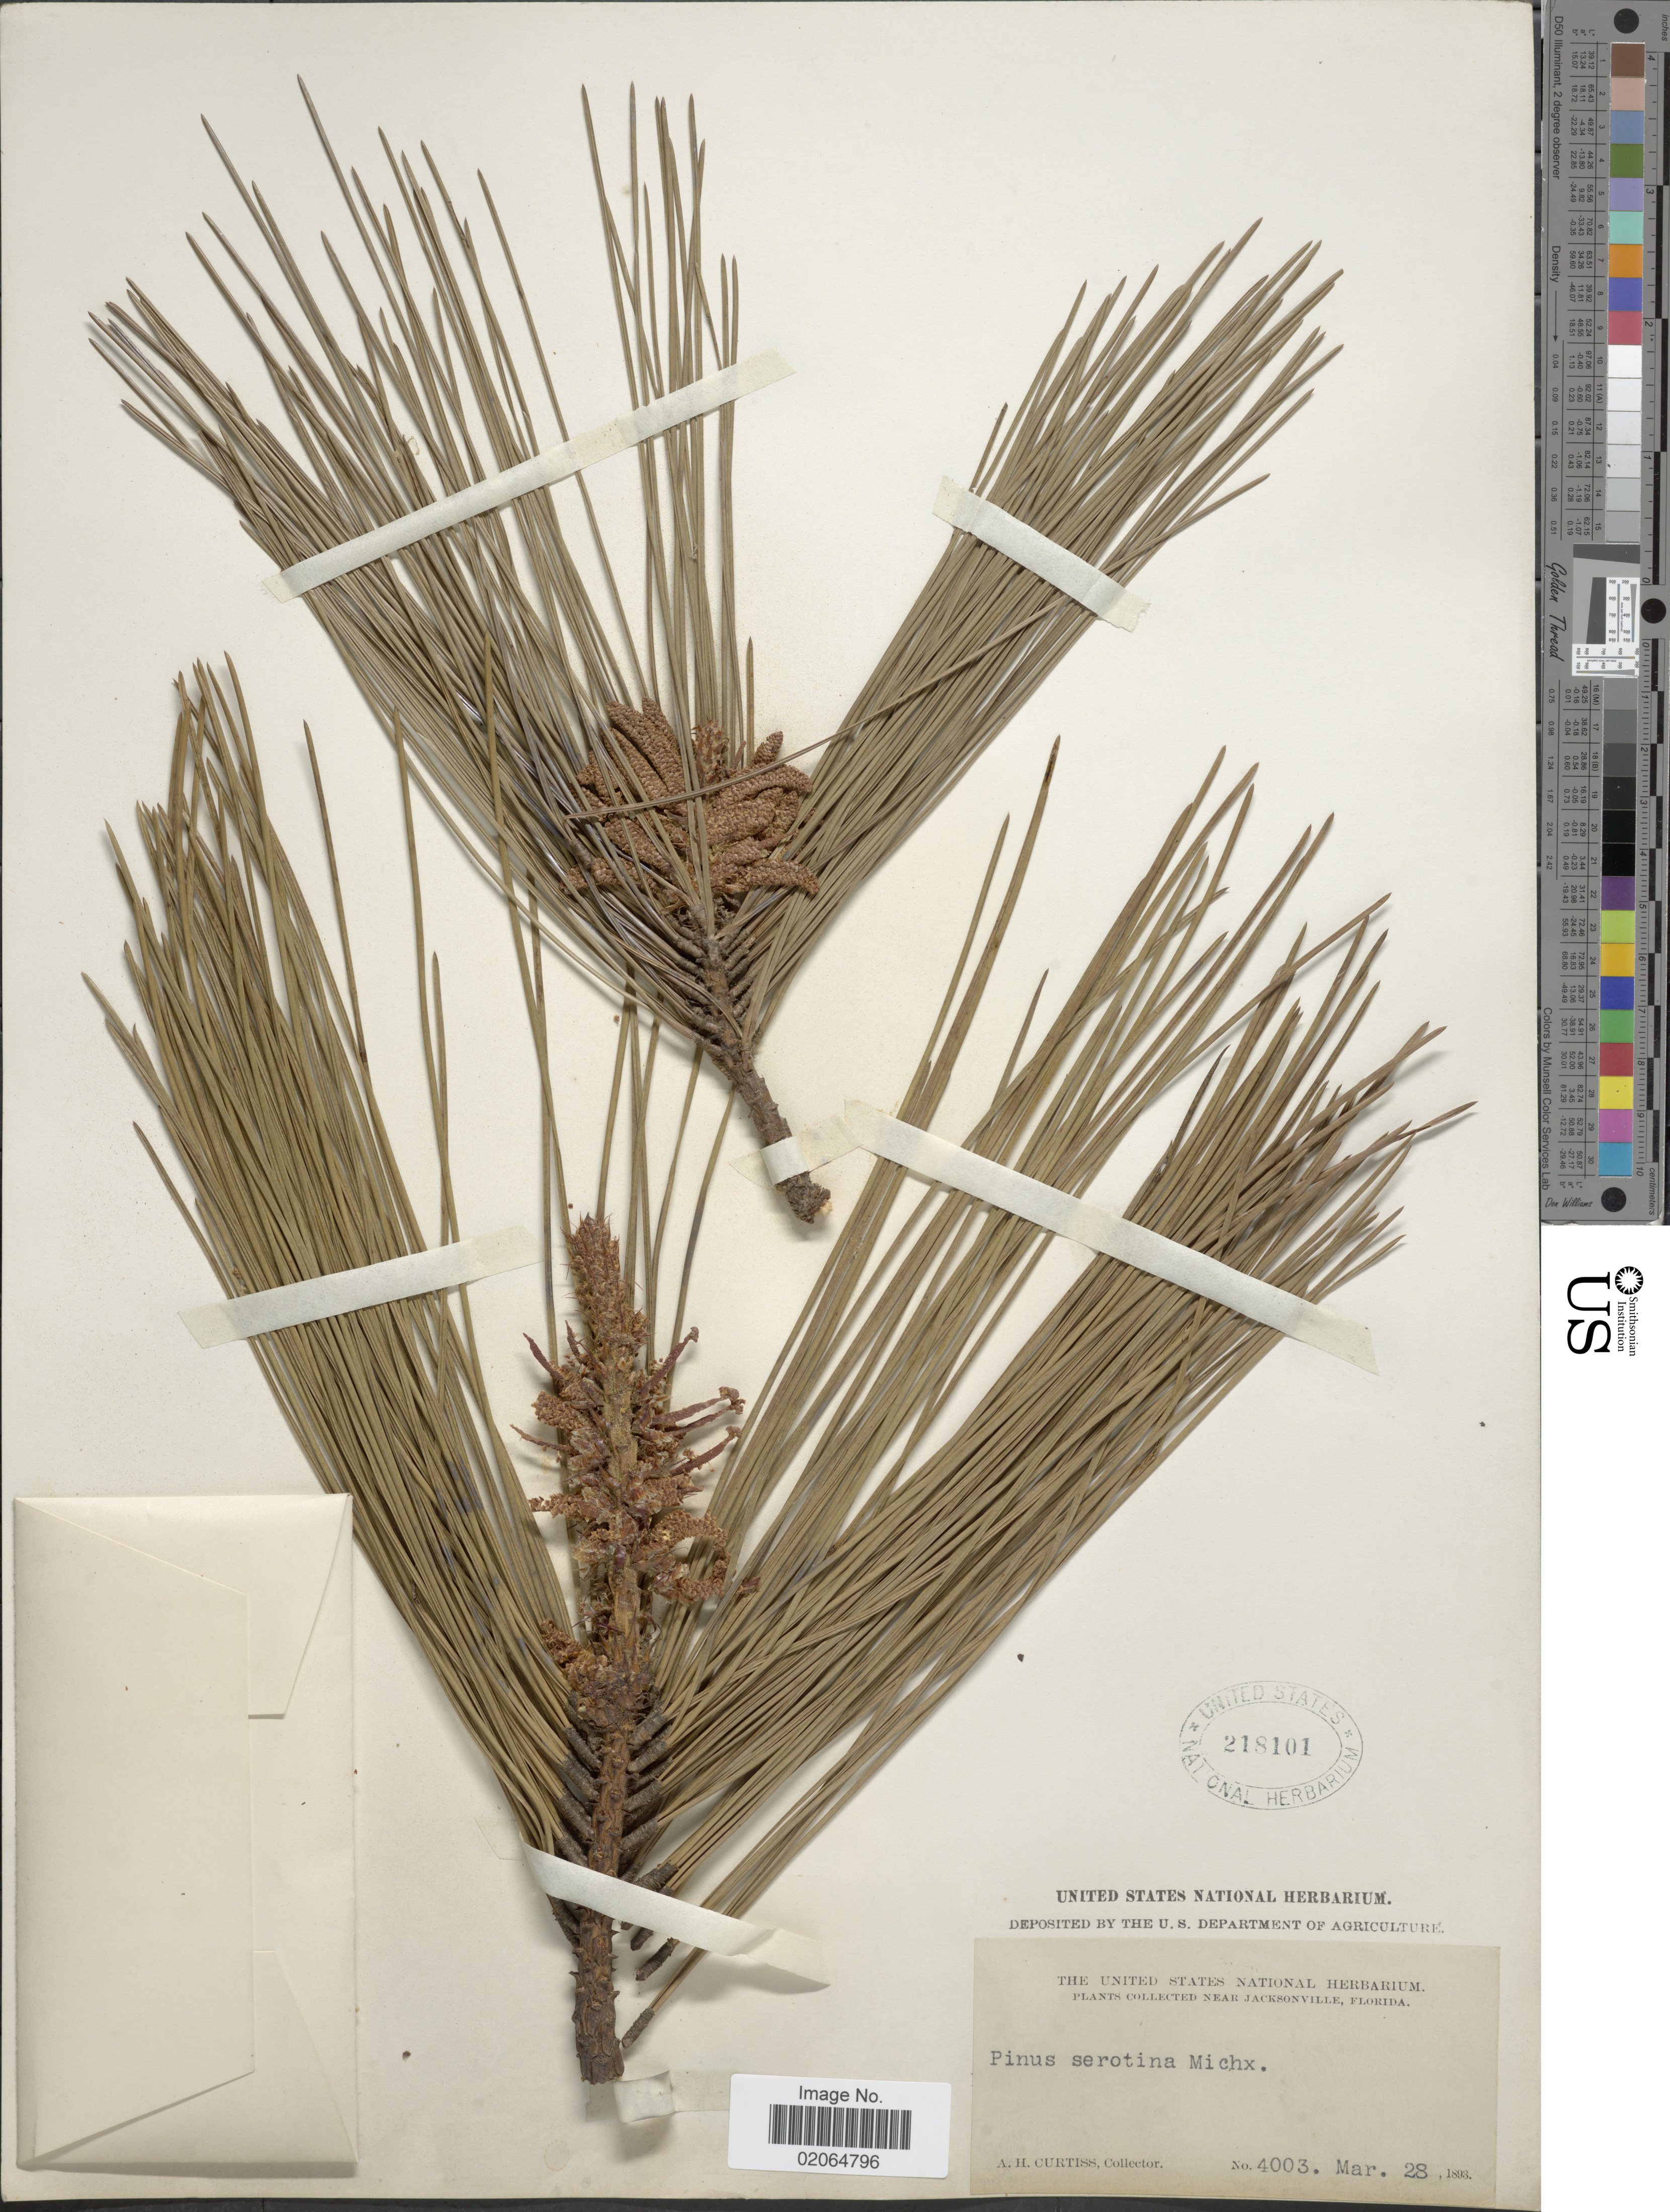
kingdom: Plantae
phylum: Tracheophyta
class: Pinopsida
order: Pinales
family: Pinaceae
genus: Pinus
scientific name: Pinus serotina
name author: Michx.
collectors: A. H. Curtiss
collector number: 4003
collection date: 1893-03-28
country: United States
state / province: Florida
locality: Near Jacksonville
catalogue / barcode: US 218101